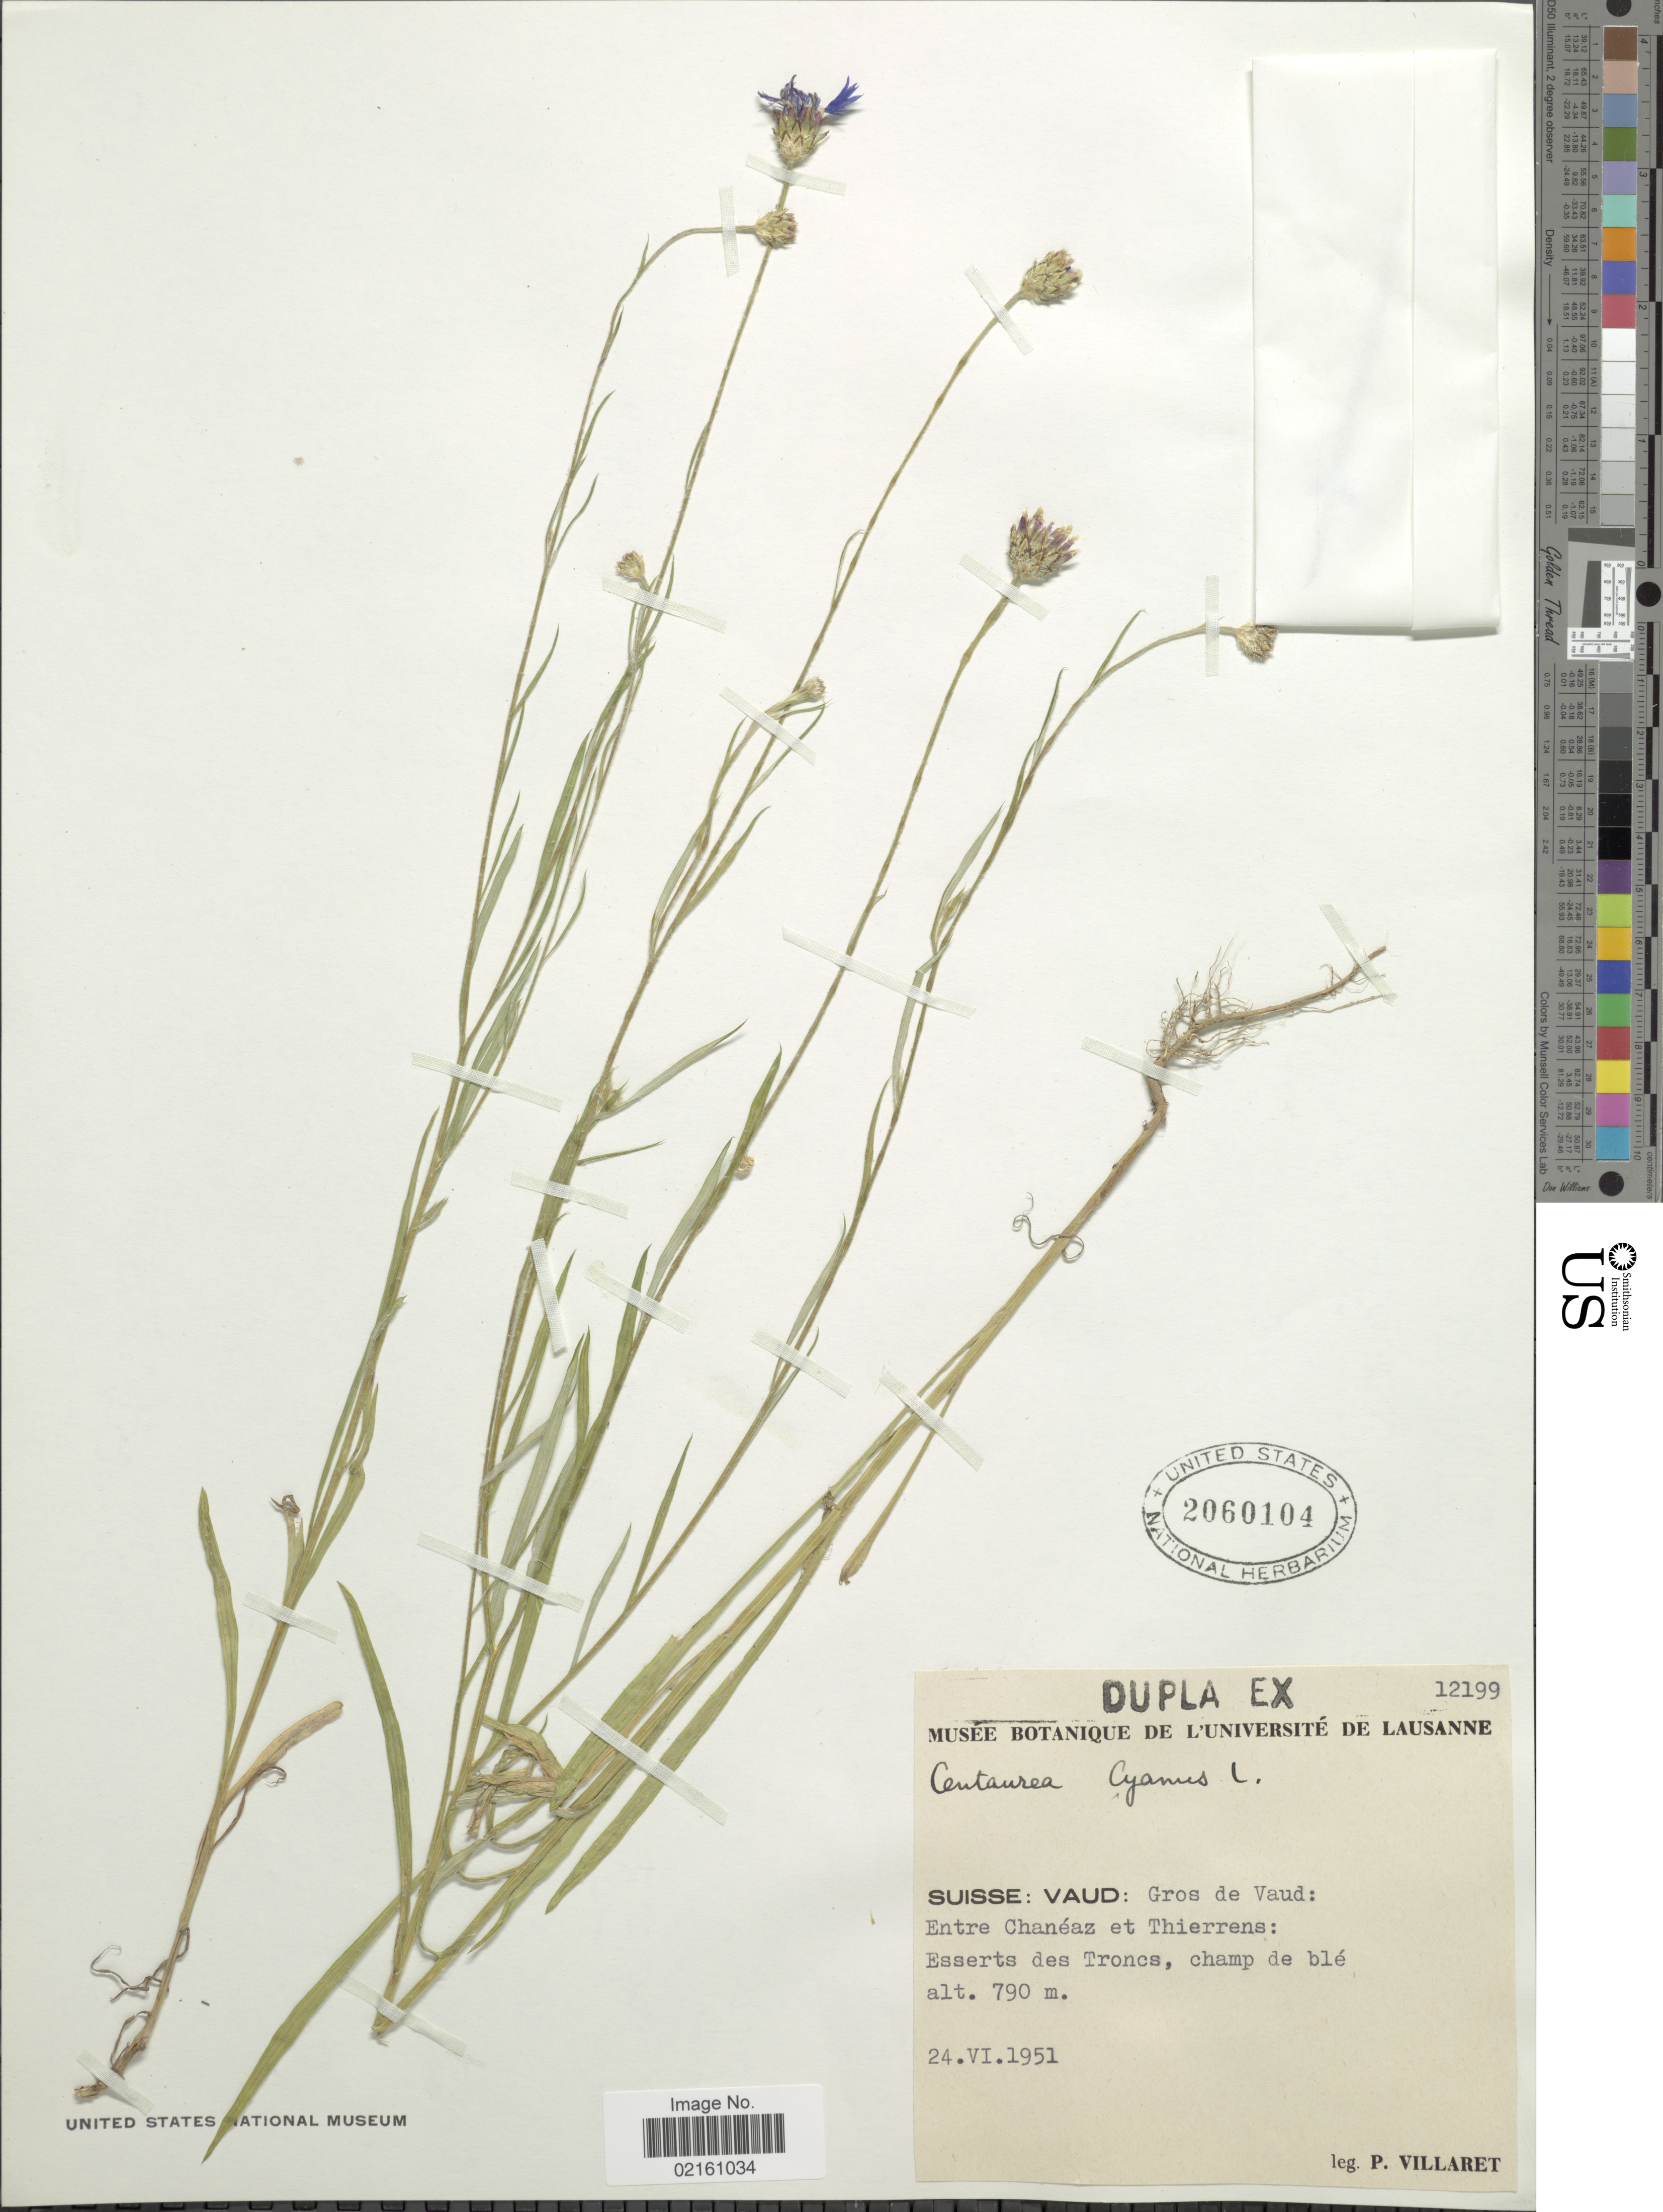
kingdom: Plantae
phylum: Tracheophyta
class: Magnoliopsida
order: Asterales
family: Asteraceae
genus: Centaurea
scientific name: Centaurea cyanus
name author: L.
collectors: P. Villaret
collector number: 12199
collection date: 1951-06-24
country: Switzerland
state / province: Vaud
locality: Suisse, Gros de Vaud, entre Chaneaz et Thierrens, Esserts des Troncs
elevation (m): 790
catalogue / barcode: US 2060104